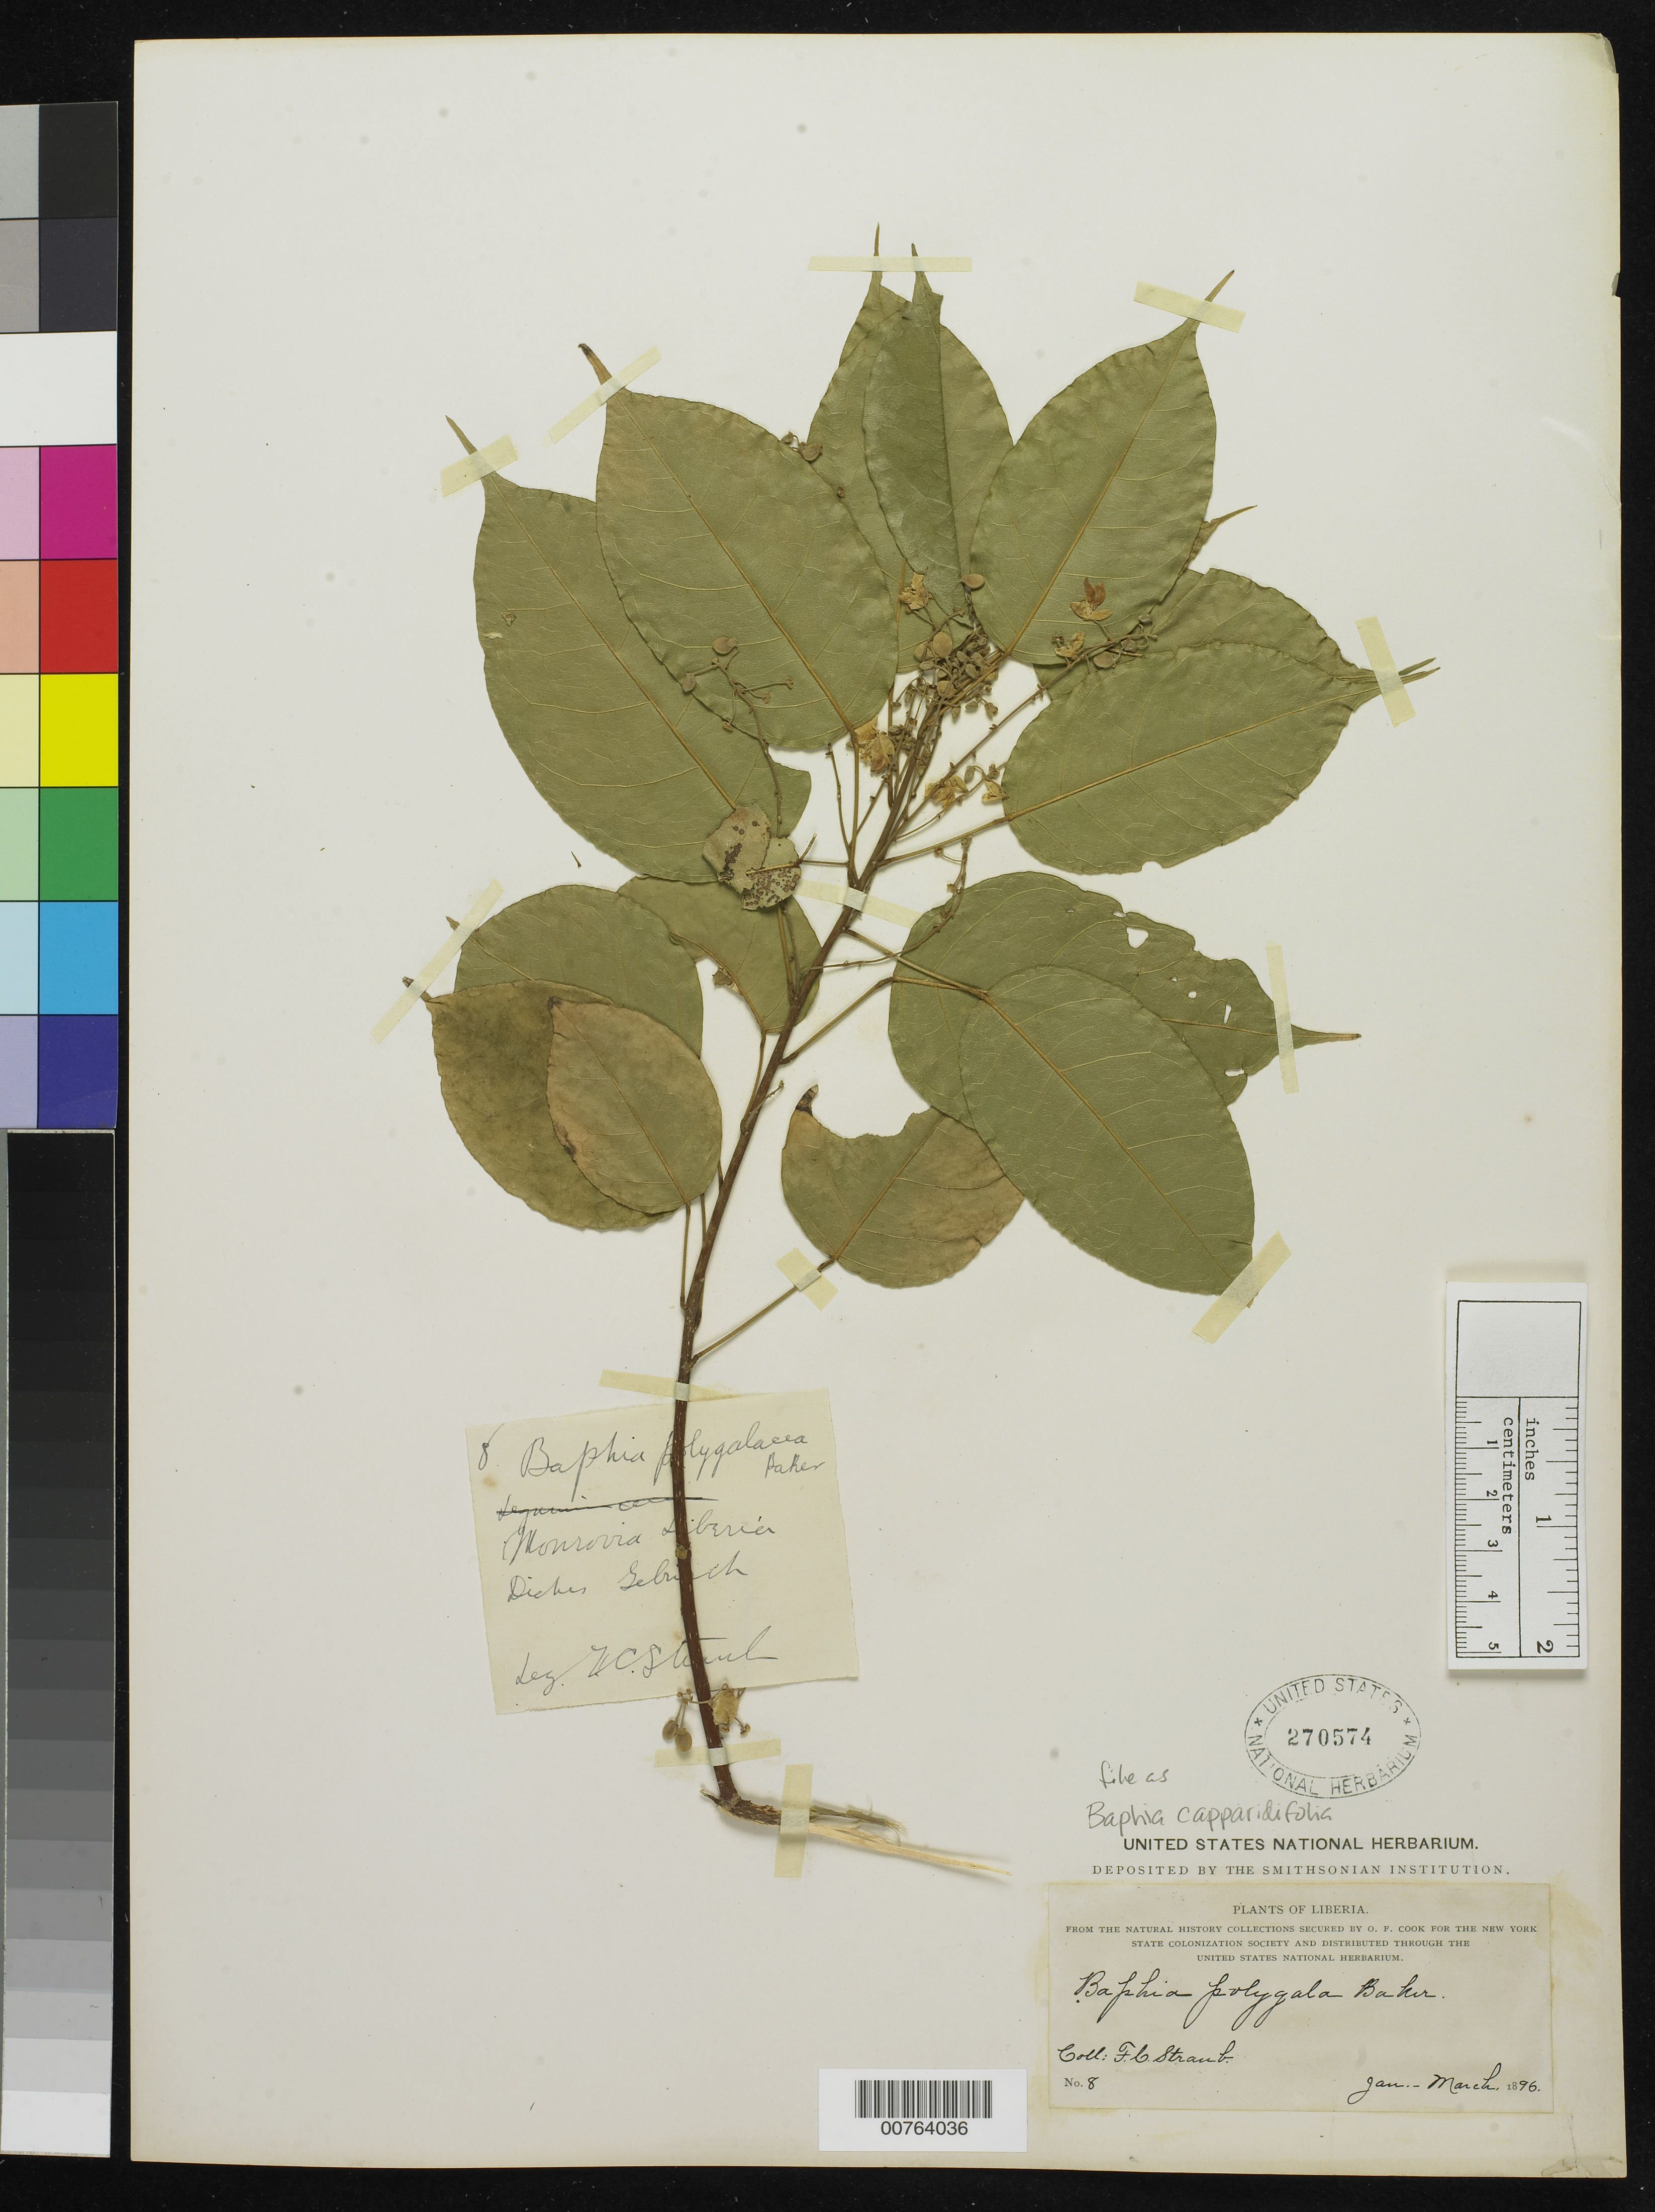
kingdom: Plantae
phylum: Tracheophyta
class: Magnoliopsida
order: Fabales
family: Fabaceae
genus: Baphia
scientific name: Baphia capparidifolia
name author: Baker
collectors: F. Straub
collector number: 8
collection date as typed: Jan 1896 to -- Mar 1896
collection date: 1896-01/1896-03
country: Liberia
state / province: Montserrado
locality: Monrovia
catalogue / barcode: US 270574